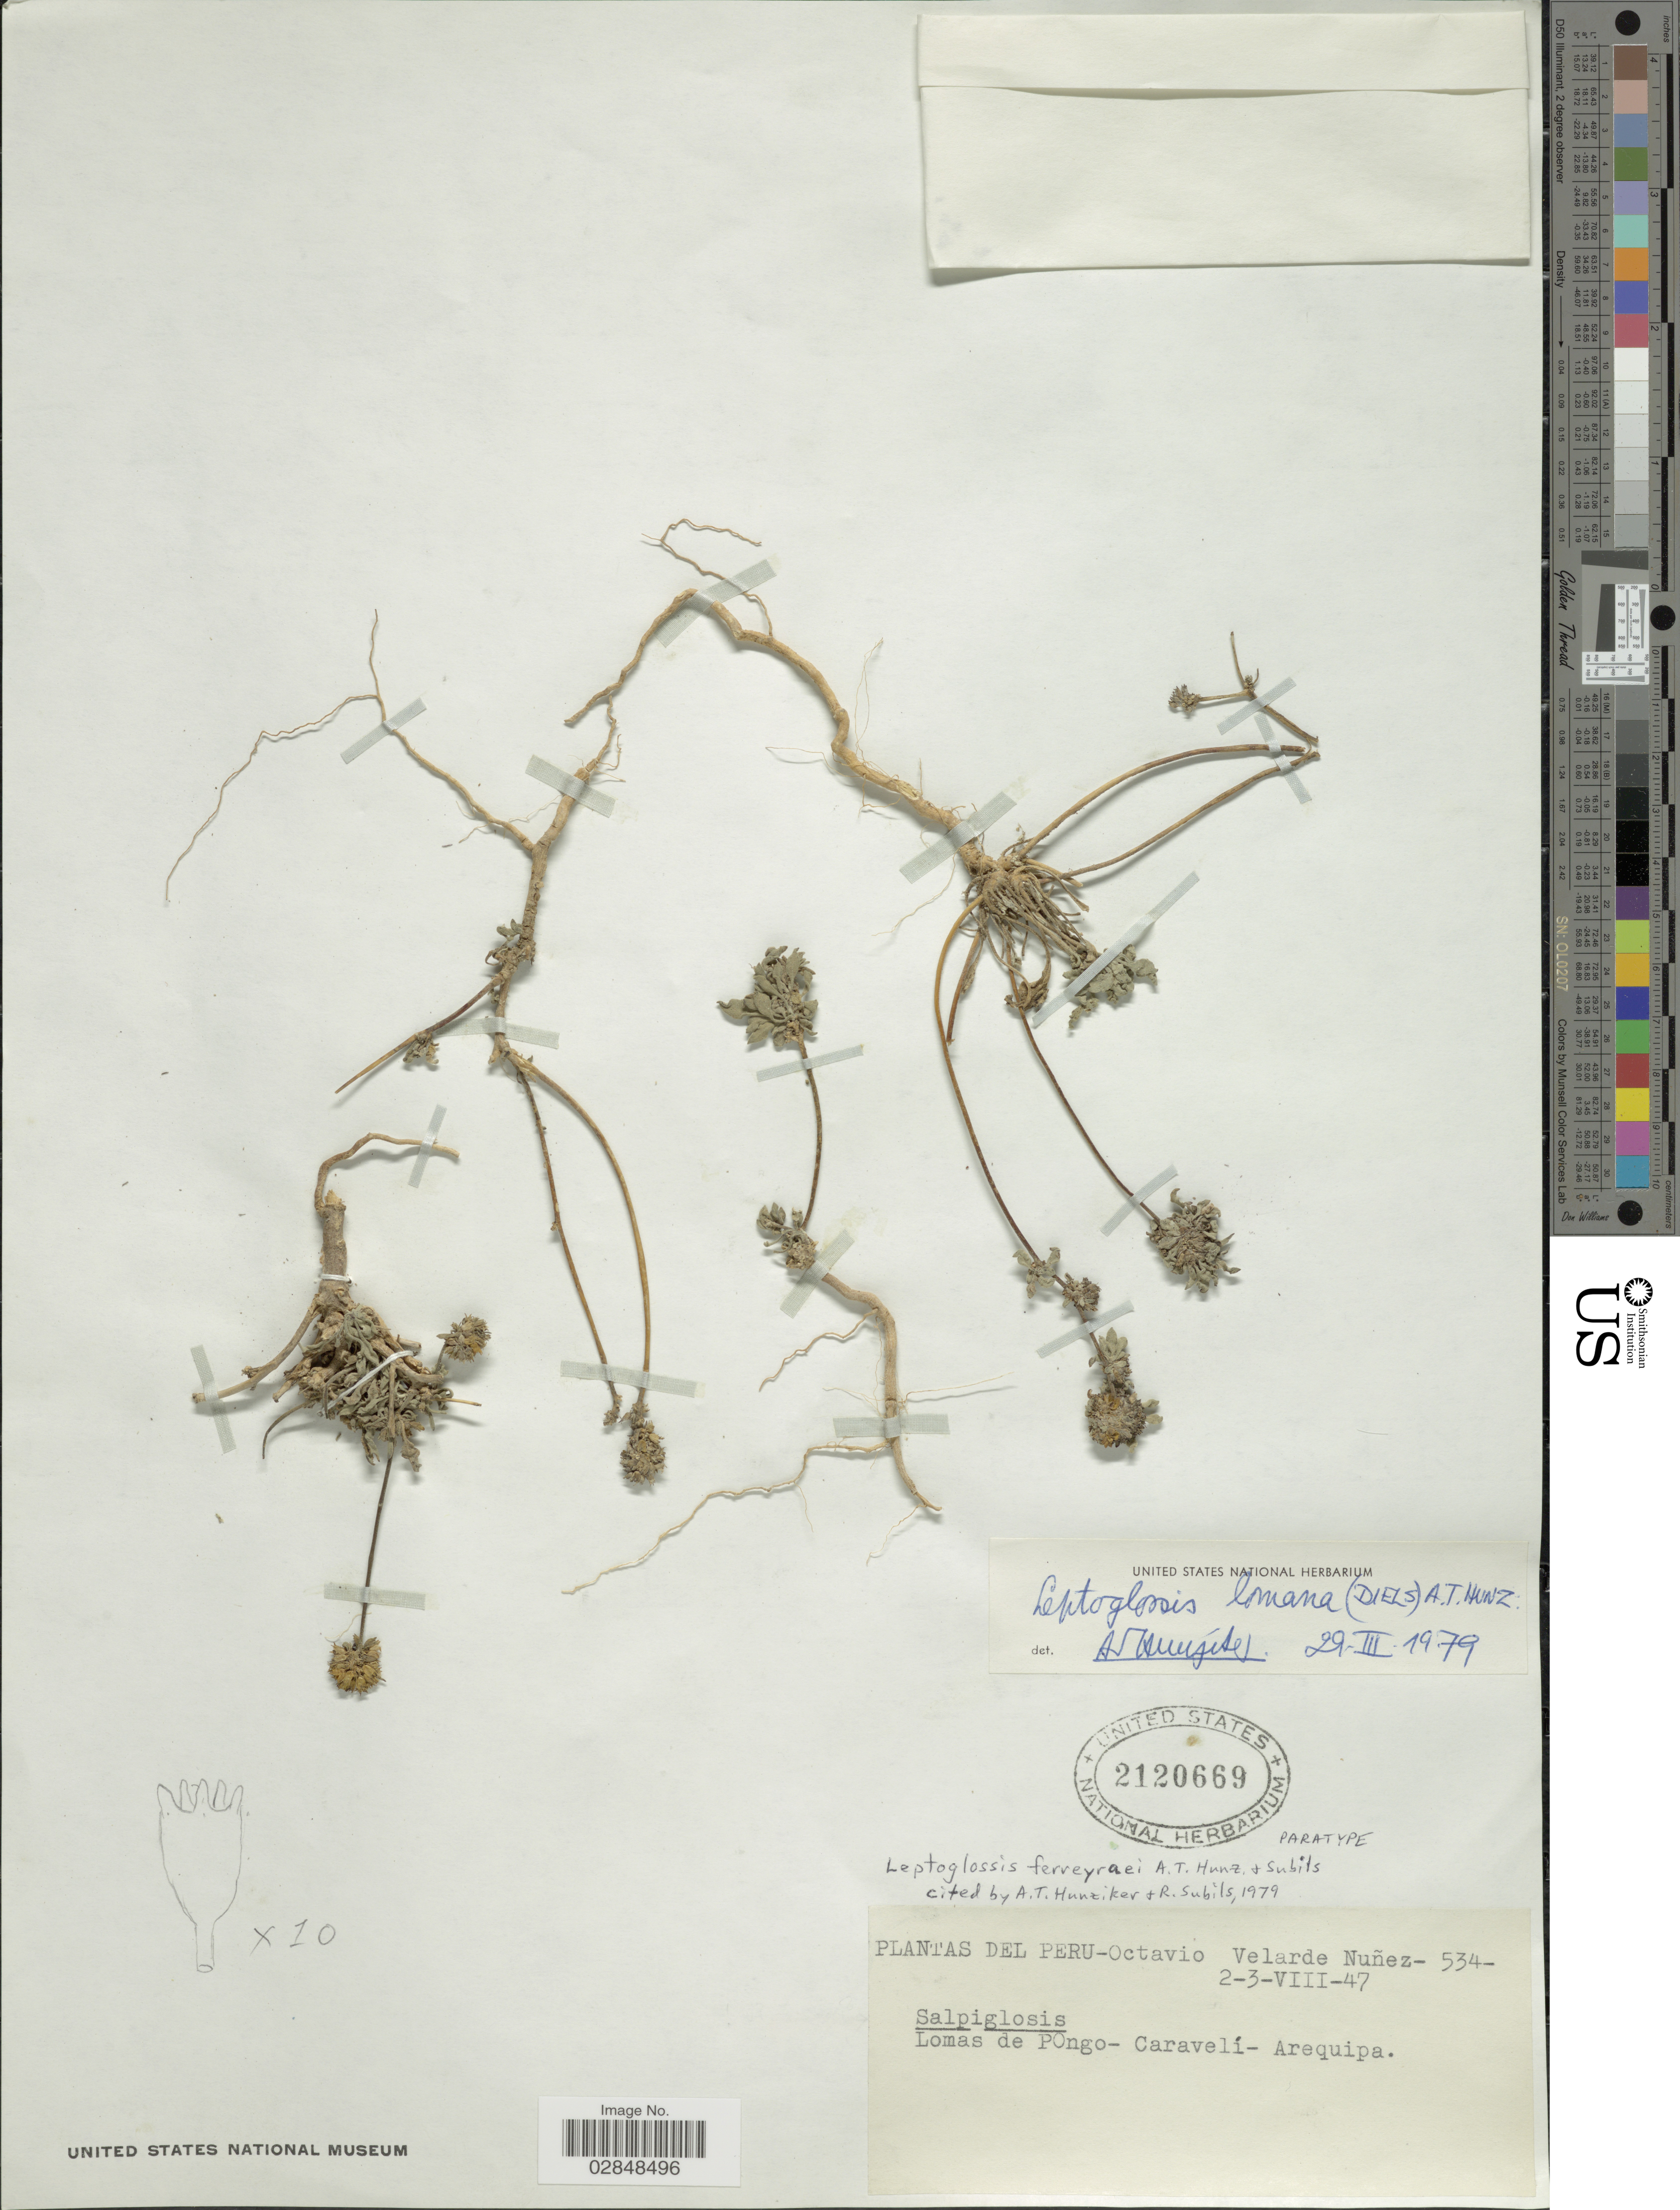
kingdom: Plantae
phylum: Tracheophyta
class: Magnoliopsida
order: Solanales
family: Solanaceae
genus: Leptoglossis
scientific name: Leptoglossis ferreyraei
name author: Hunz. & Subils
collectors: O. Velarde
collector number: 534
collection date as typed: Transcribed d/m/y: 2/8/47 to 3/8/47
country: Peru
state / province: Arequipa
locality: Lomas de Pongo- Caravelí.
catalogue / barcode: US 2120669